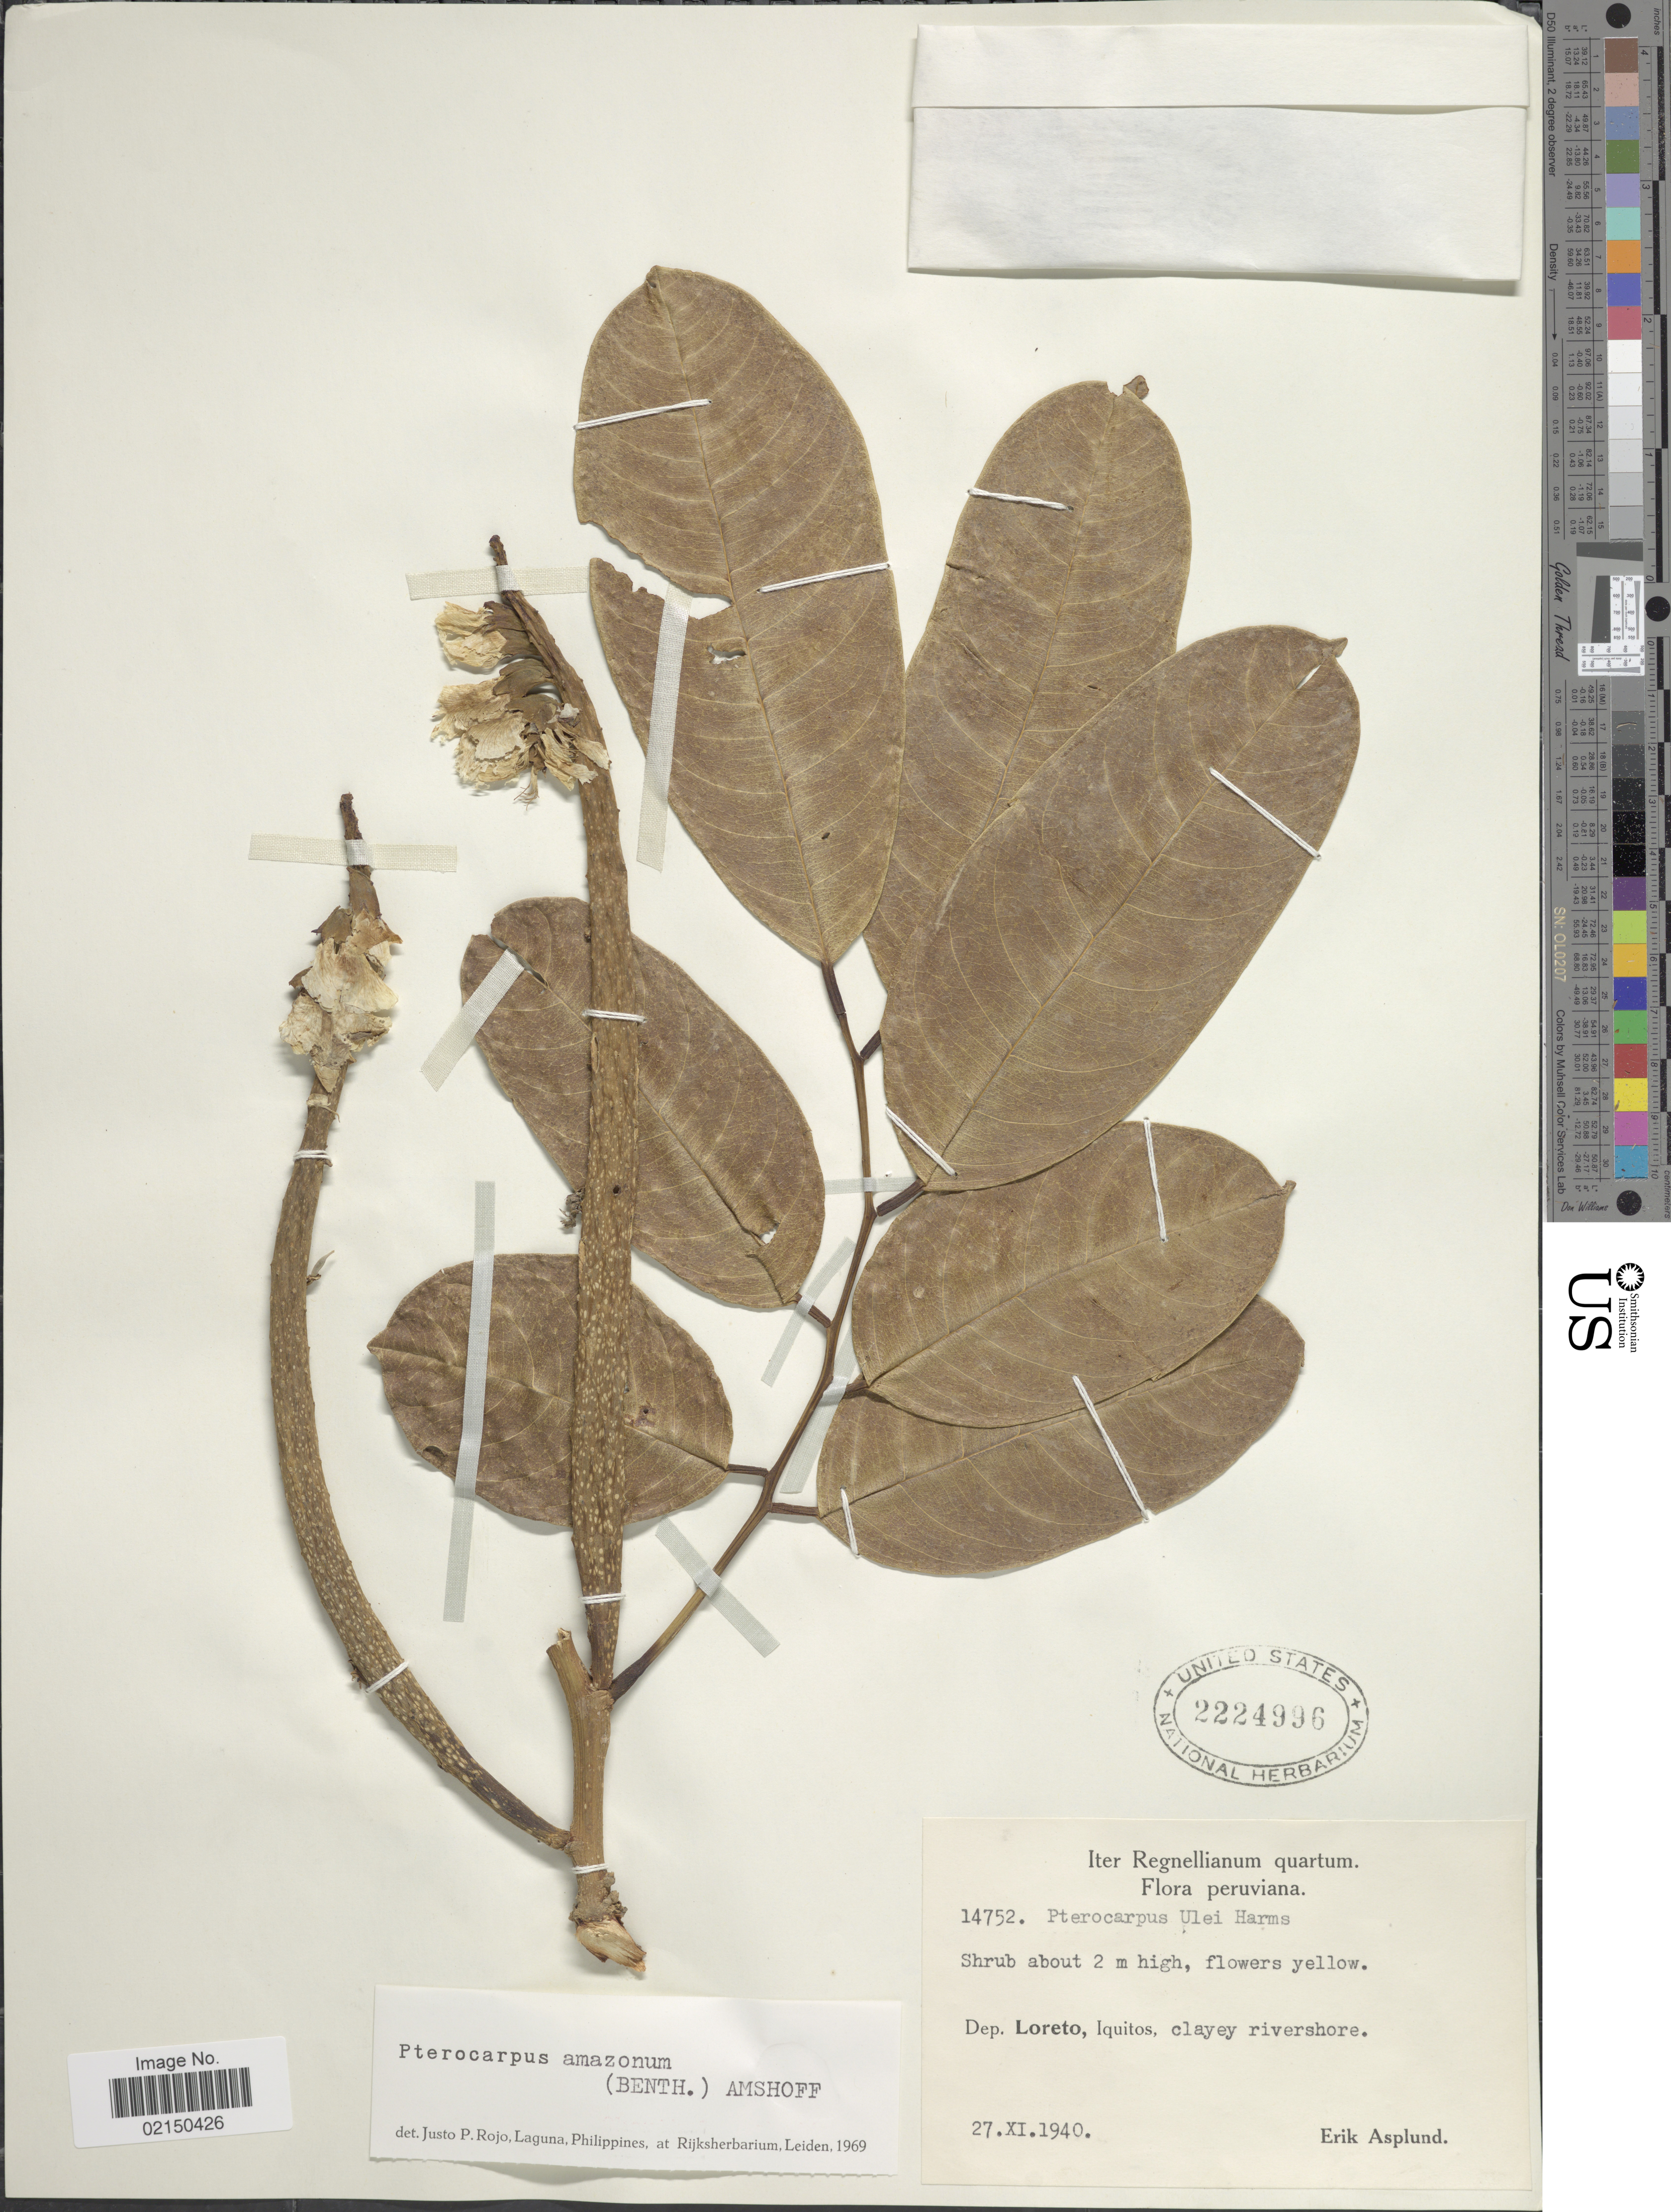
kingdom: Plantae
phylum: Tracheophyta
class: Magnoliopsida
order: Fabales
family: Fabaceae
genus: Pterocarpus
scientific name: Pterocarpus amazonum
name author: (Benth.) Amshoff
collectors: E. Asplund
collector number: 14752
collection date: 1940-11-27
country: Peru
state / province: Loreto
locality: Iter Regnellianum quartum, peruviana, Iquitos, clayey rivershore.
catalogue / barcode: US 2224996